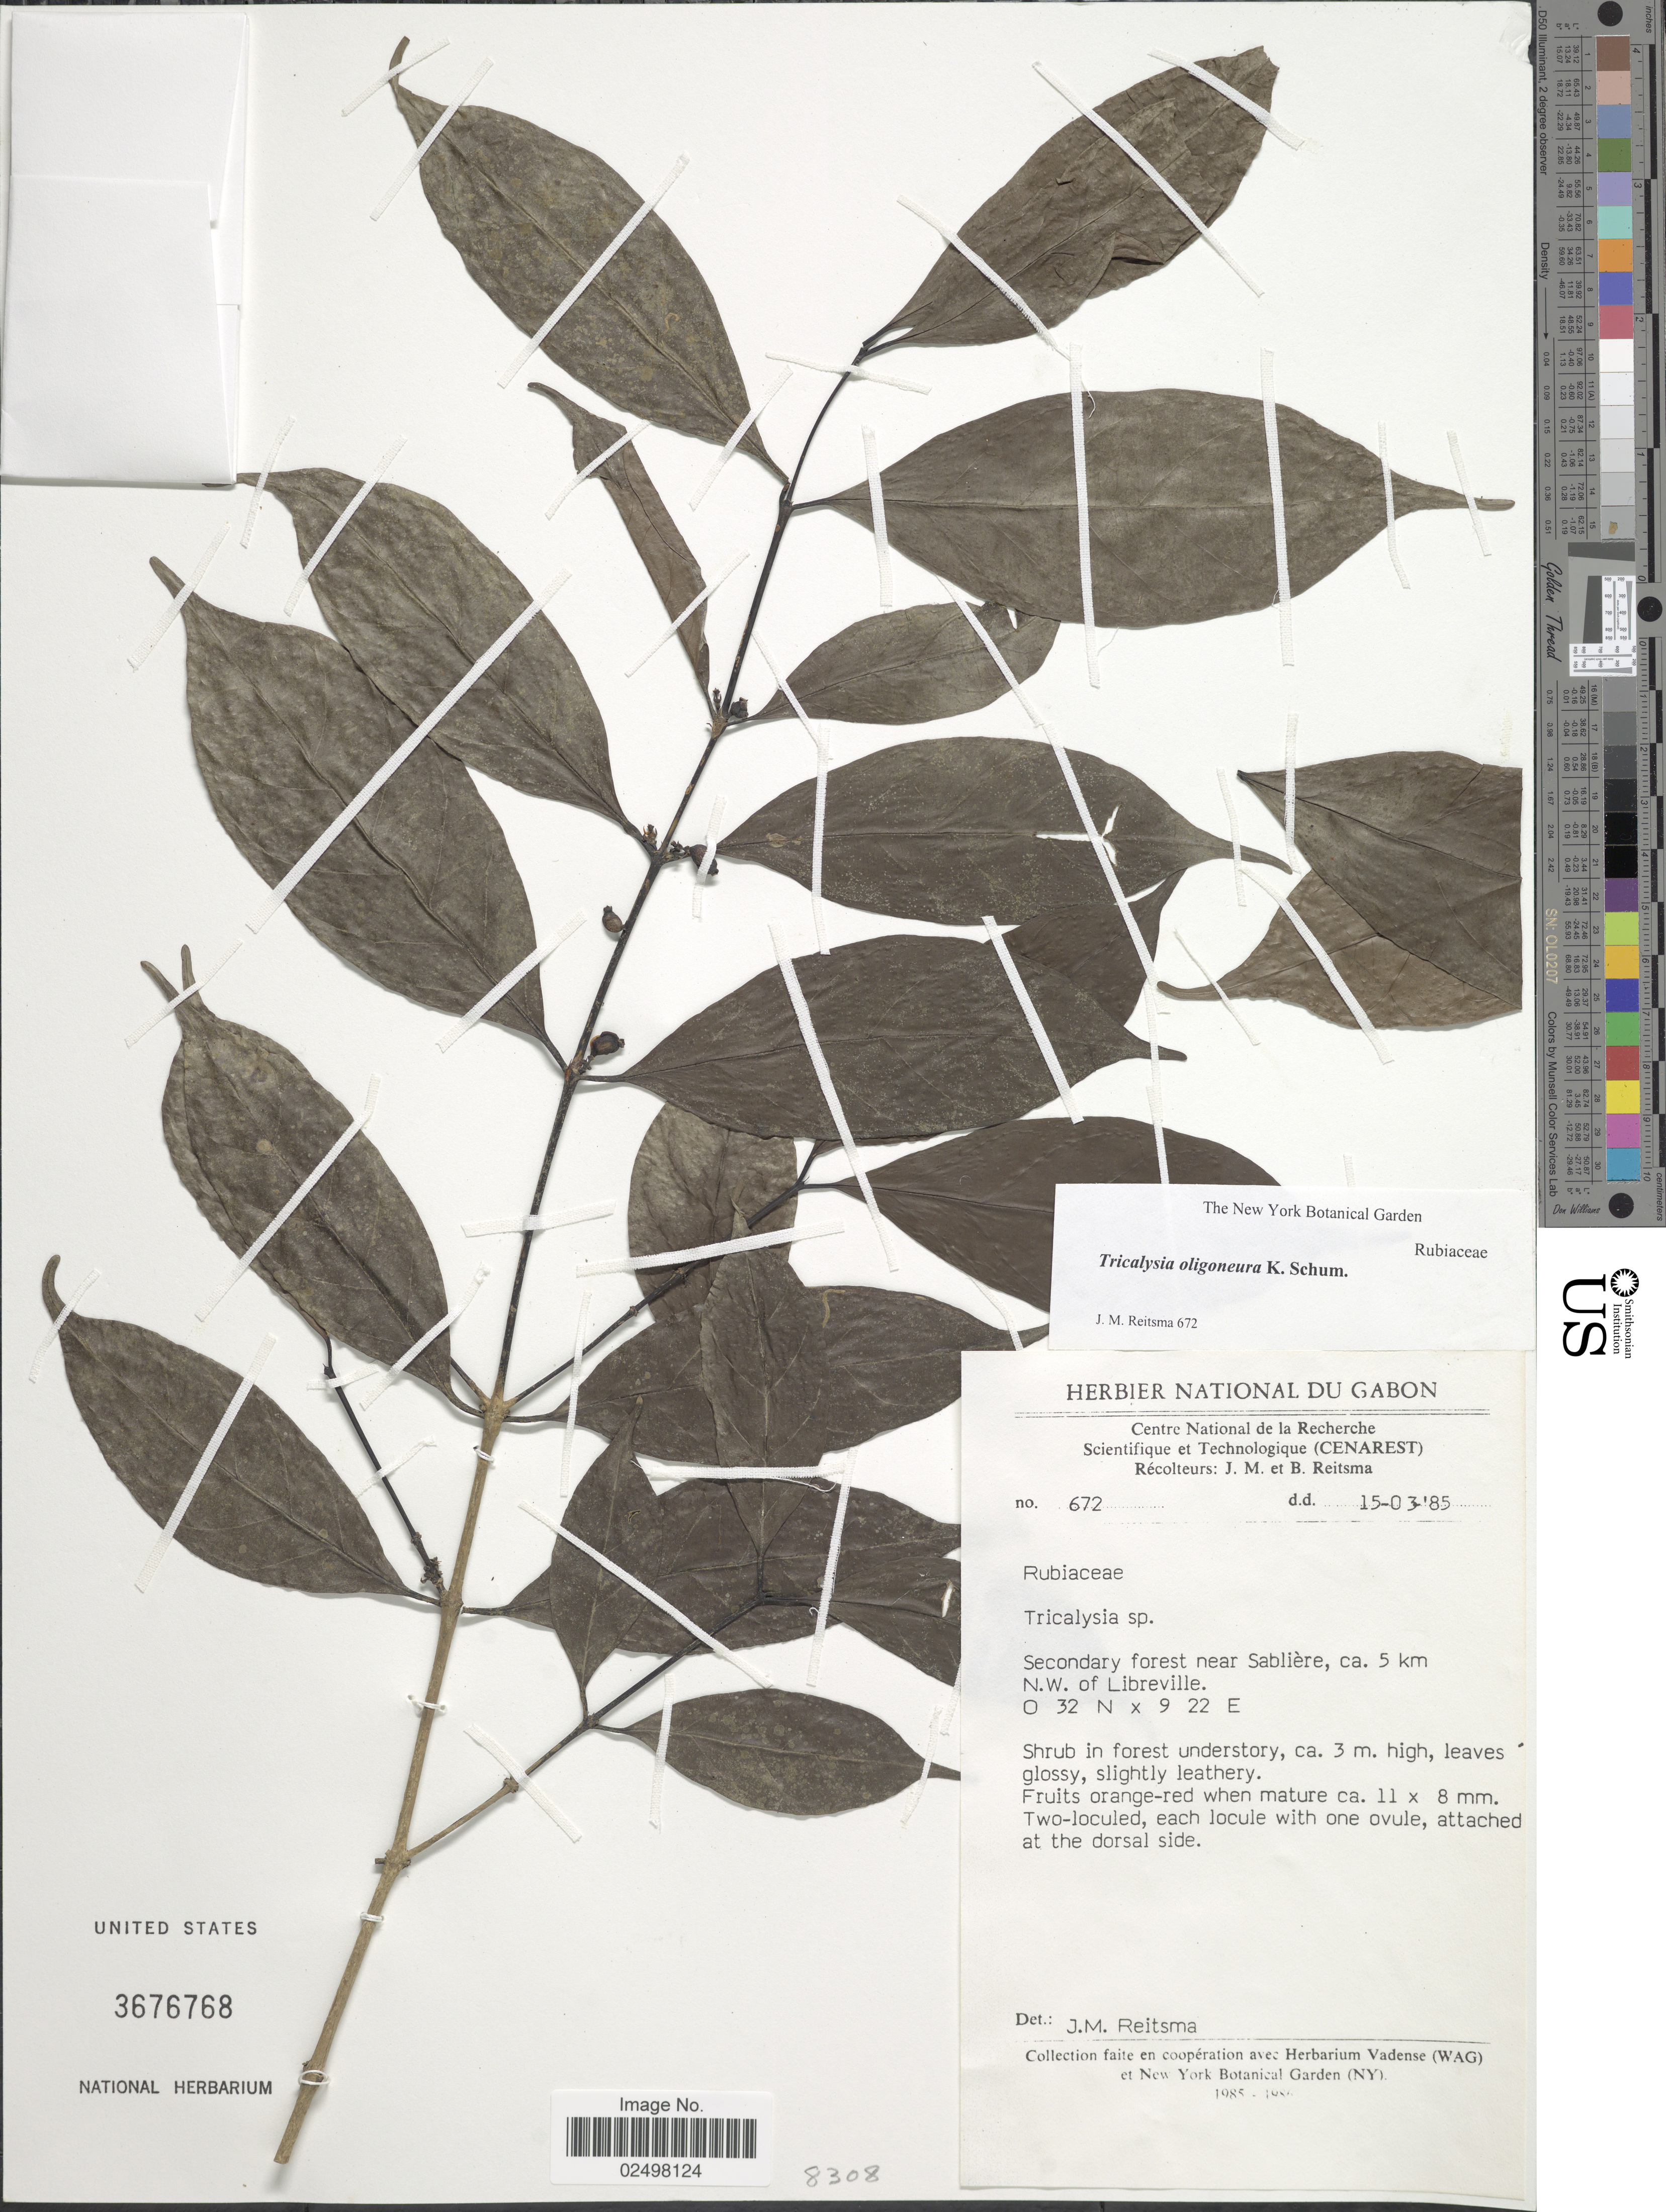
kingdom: Plantae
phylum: Tracheophyta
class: Magnoliopsida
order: Gentianales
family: Rubiaceae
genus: Tricalysia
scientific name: Tricalysia oligoneura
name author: K. Schum.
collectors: J. Reitsma & B. Reitsma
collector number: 672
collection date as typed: Transcribed d/m/y: 15/3/85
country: Gabon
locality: Secondary forest near Sabliere, ca. 5 km N.W. of Libreville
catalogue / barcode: US 3676768